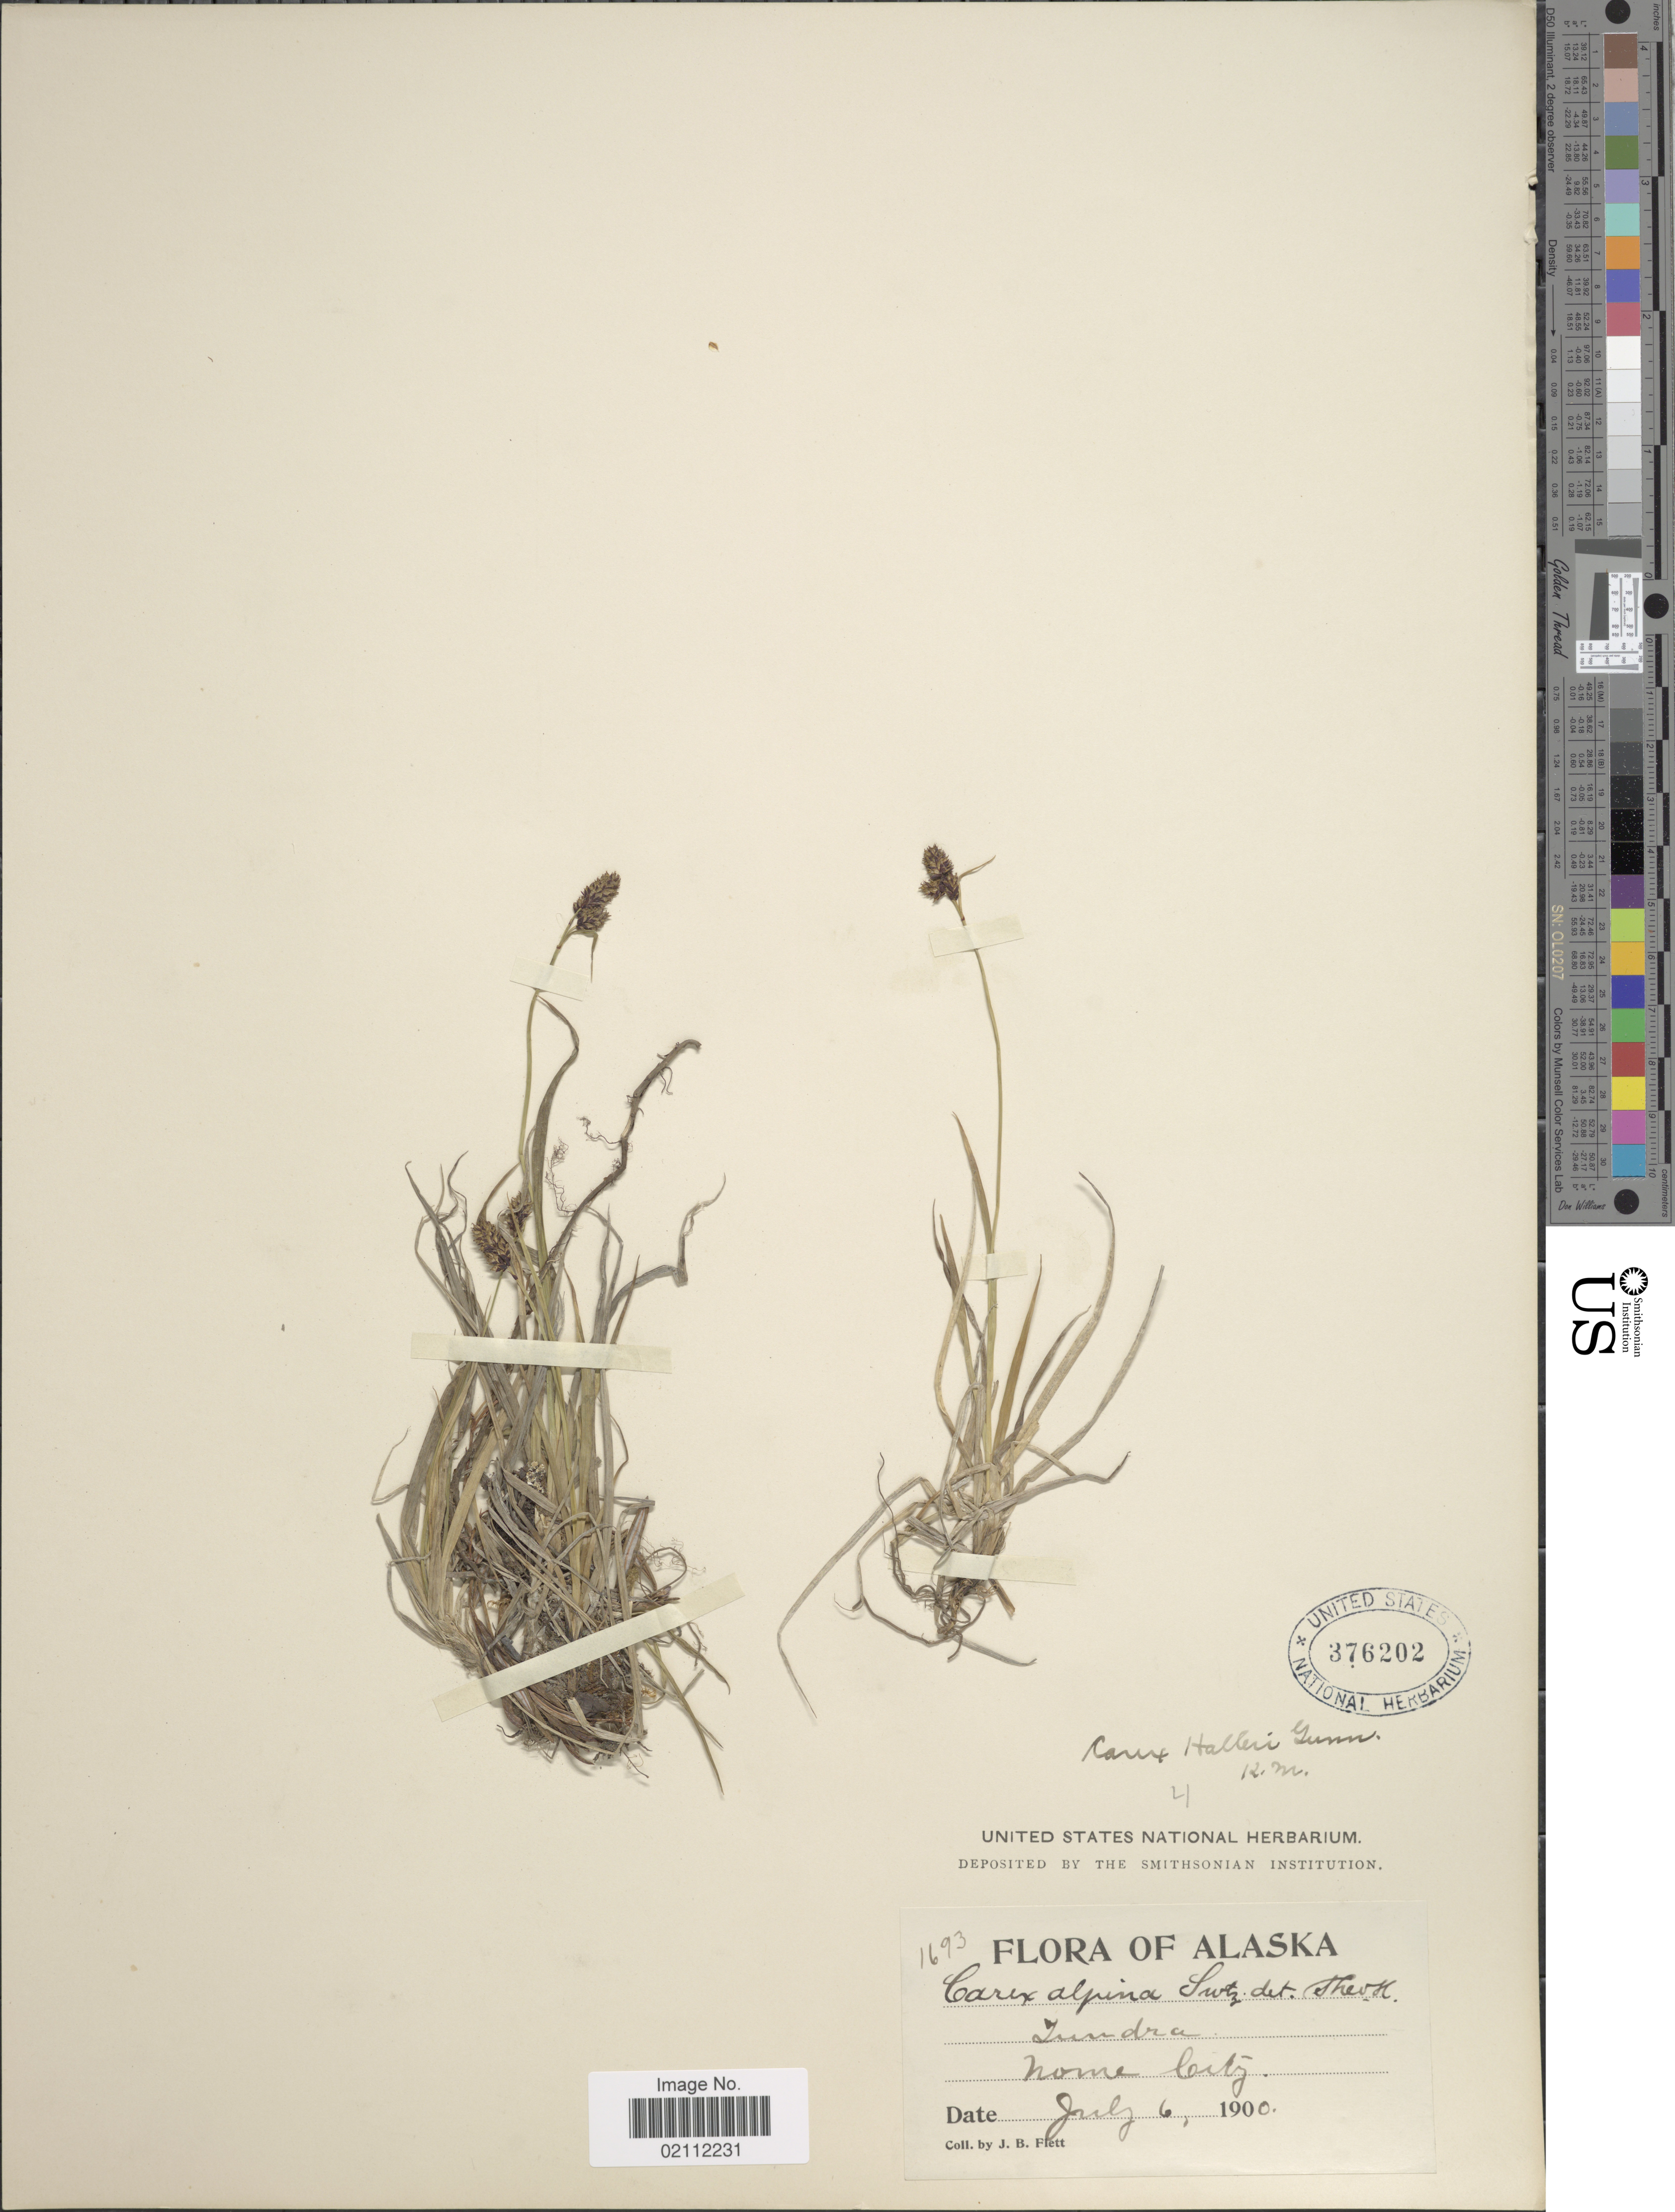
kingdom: Plantae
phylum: Tracheophyta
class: Liliopsida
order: Poales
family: Cyperaceae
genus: Carex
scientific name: Carex media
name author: R. Br.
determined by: Strong, Mark T., (BOT), Smithsonian Institution - National Museum of Natural History (UNITED STATES)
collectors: J. Flett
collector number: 1693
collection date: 1900-07-06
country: United States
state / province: Alaska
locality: Nome City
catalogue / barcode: US 376202